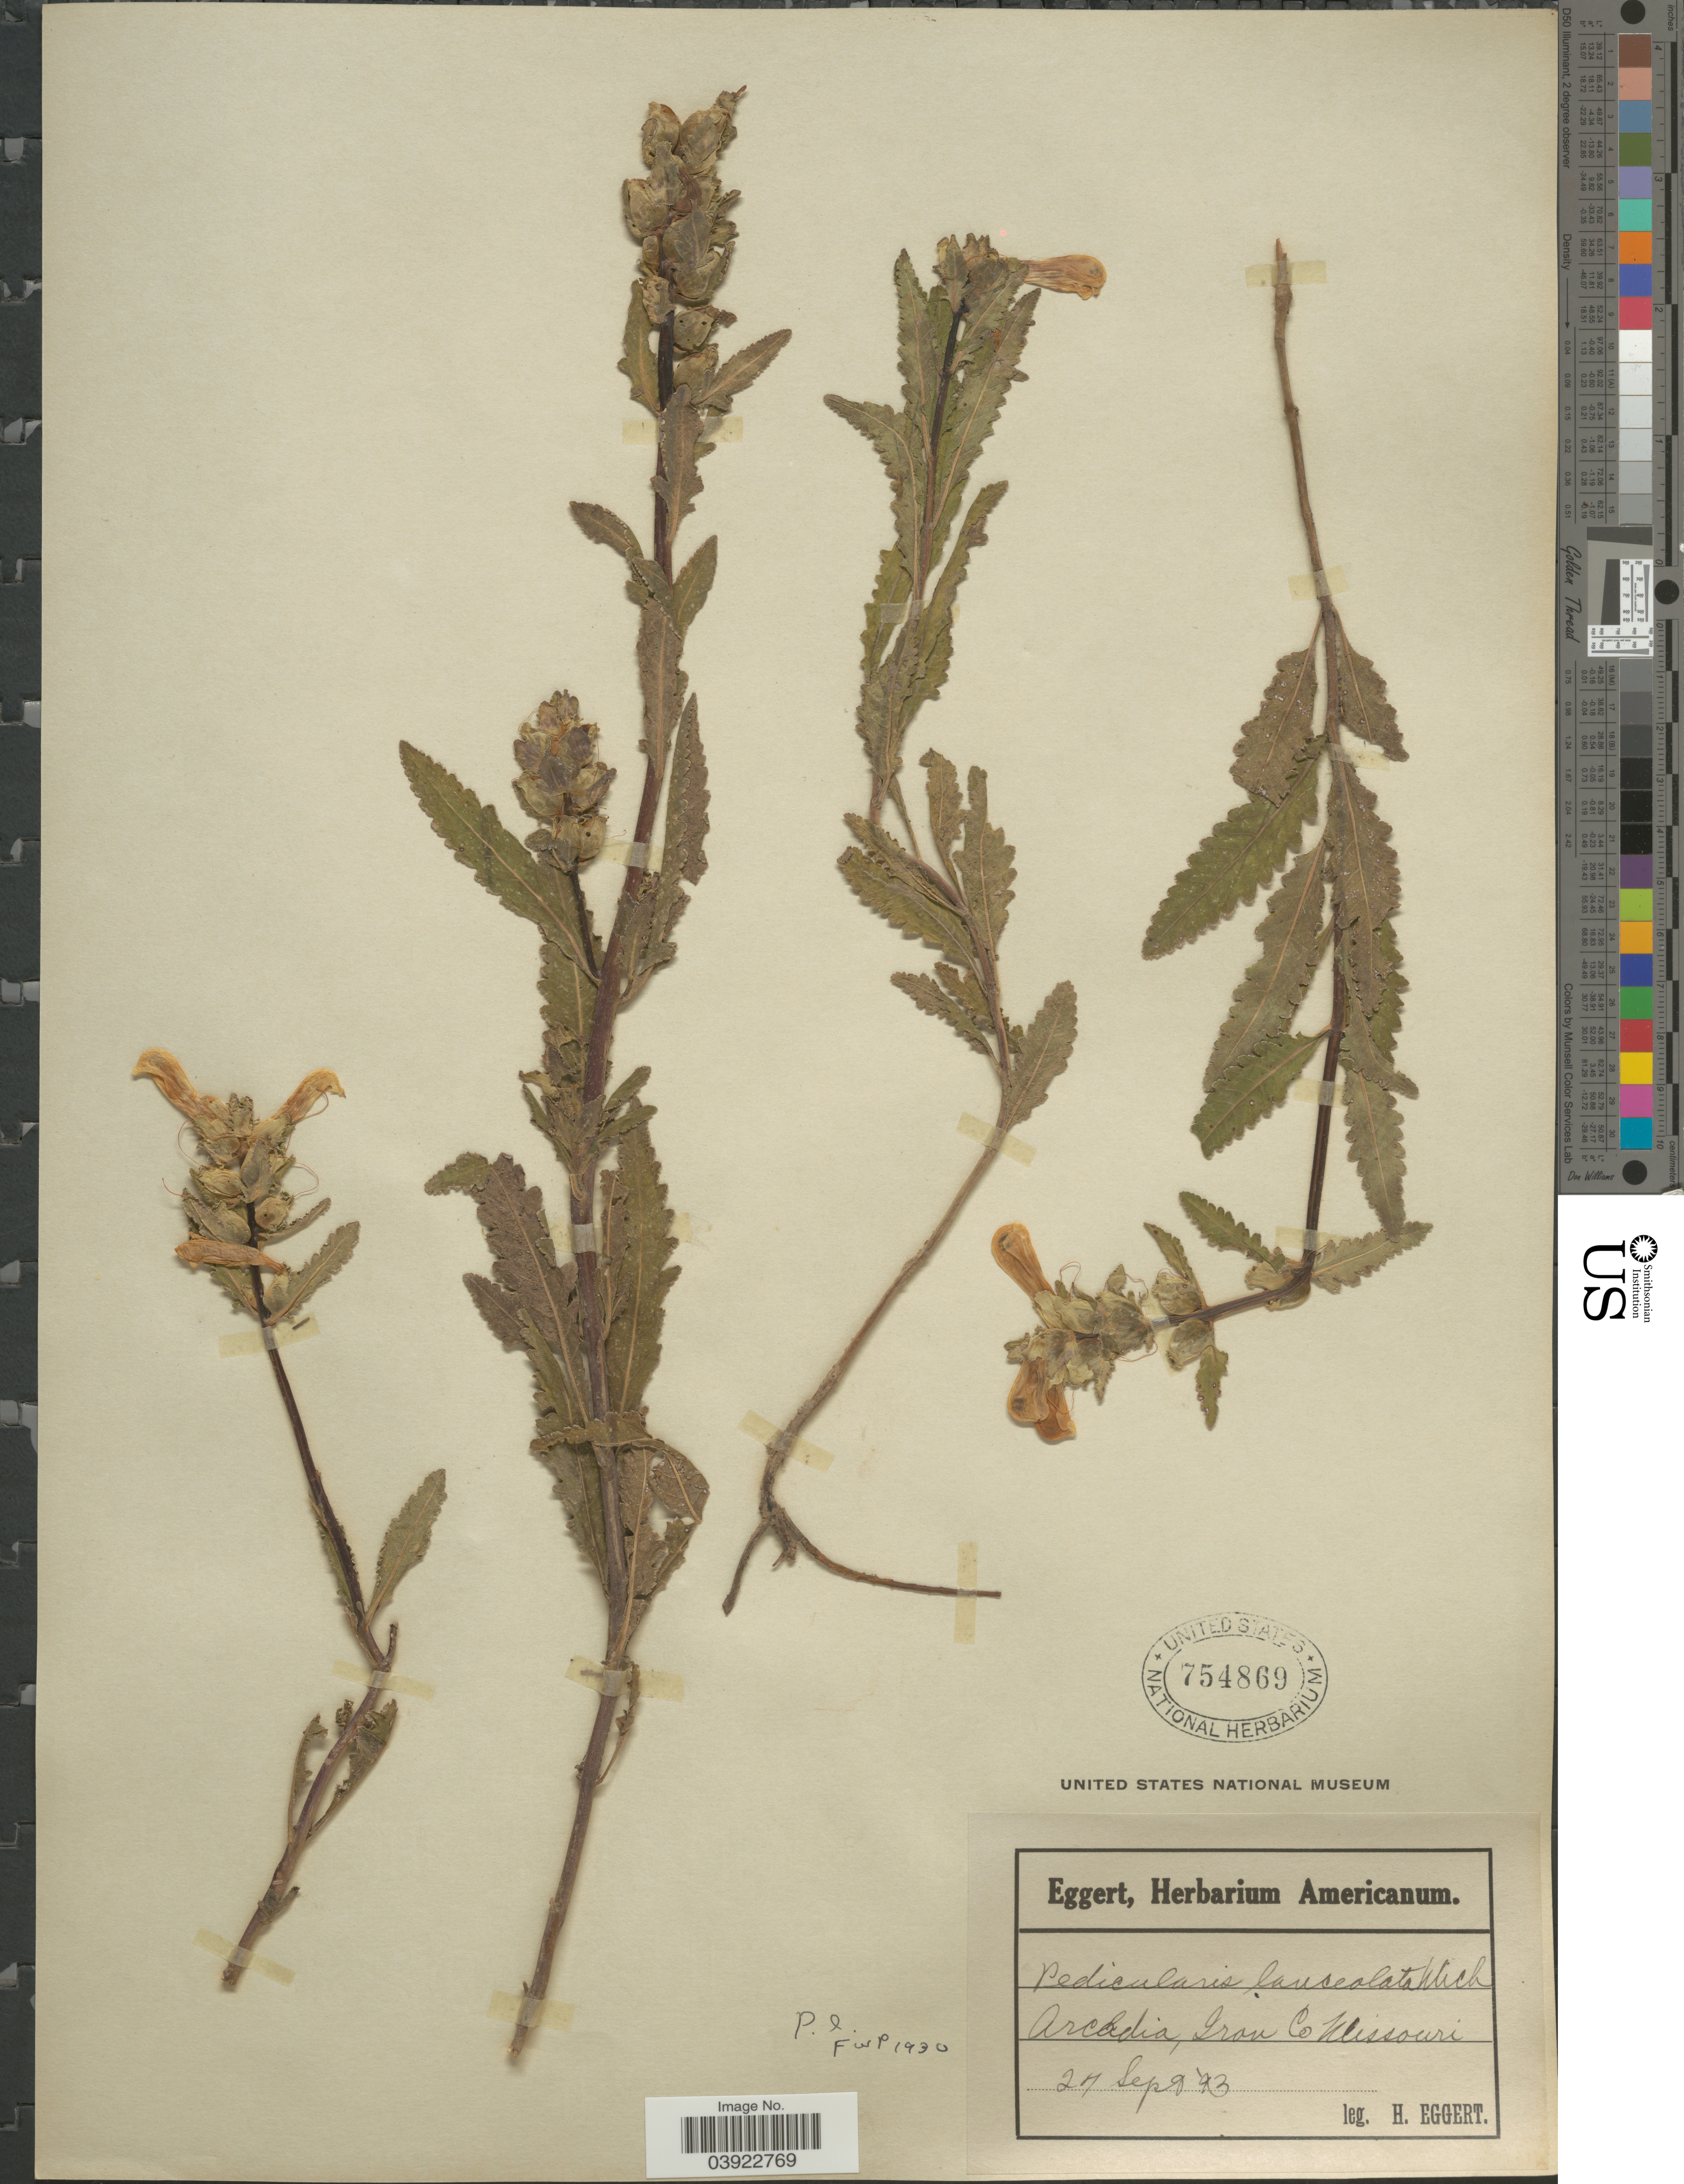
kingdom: Plantae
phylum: Tracheophyta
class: Magnoliopsida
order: Lamiales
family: Orobanchaceae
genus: Pedicularis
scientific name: Pedicularis lanceolata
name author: Michx.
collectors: H. Eggert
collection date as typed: Transcribed d/m/y: 27/9/93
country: United States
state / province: Missouri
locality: Arcadia, Iron Co.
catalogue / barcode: US 754869